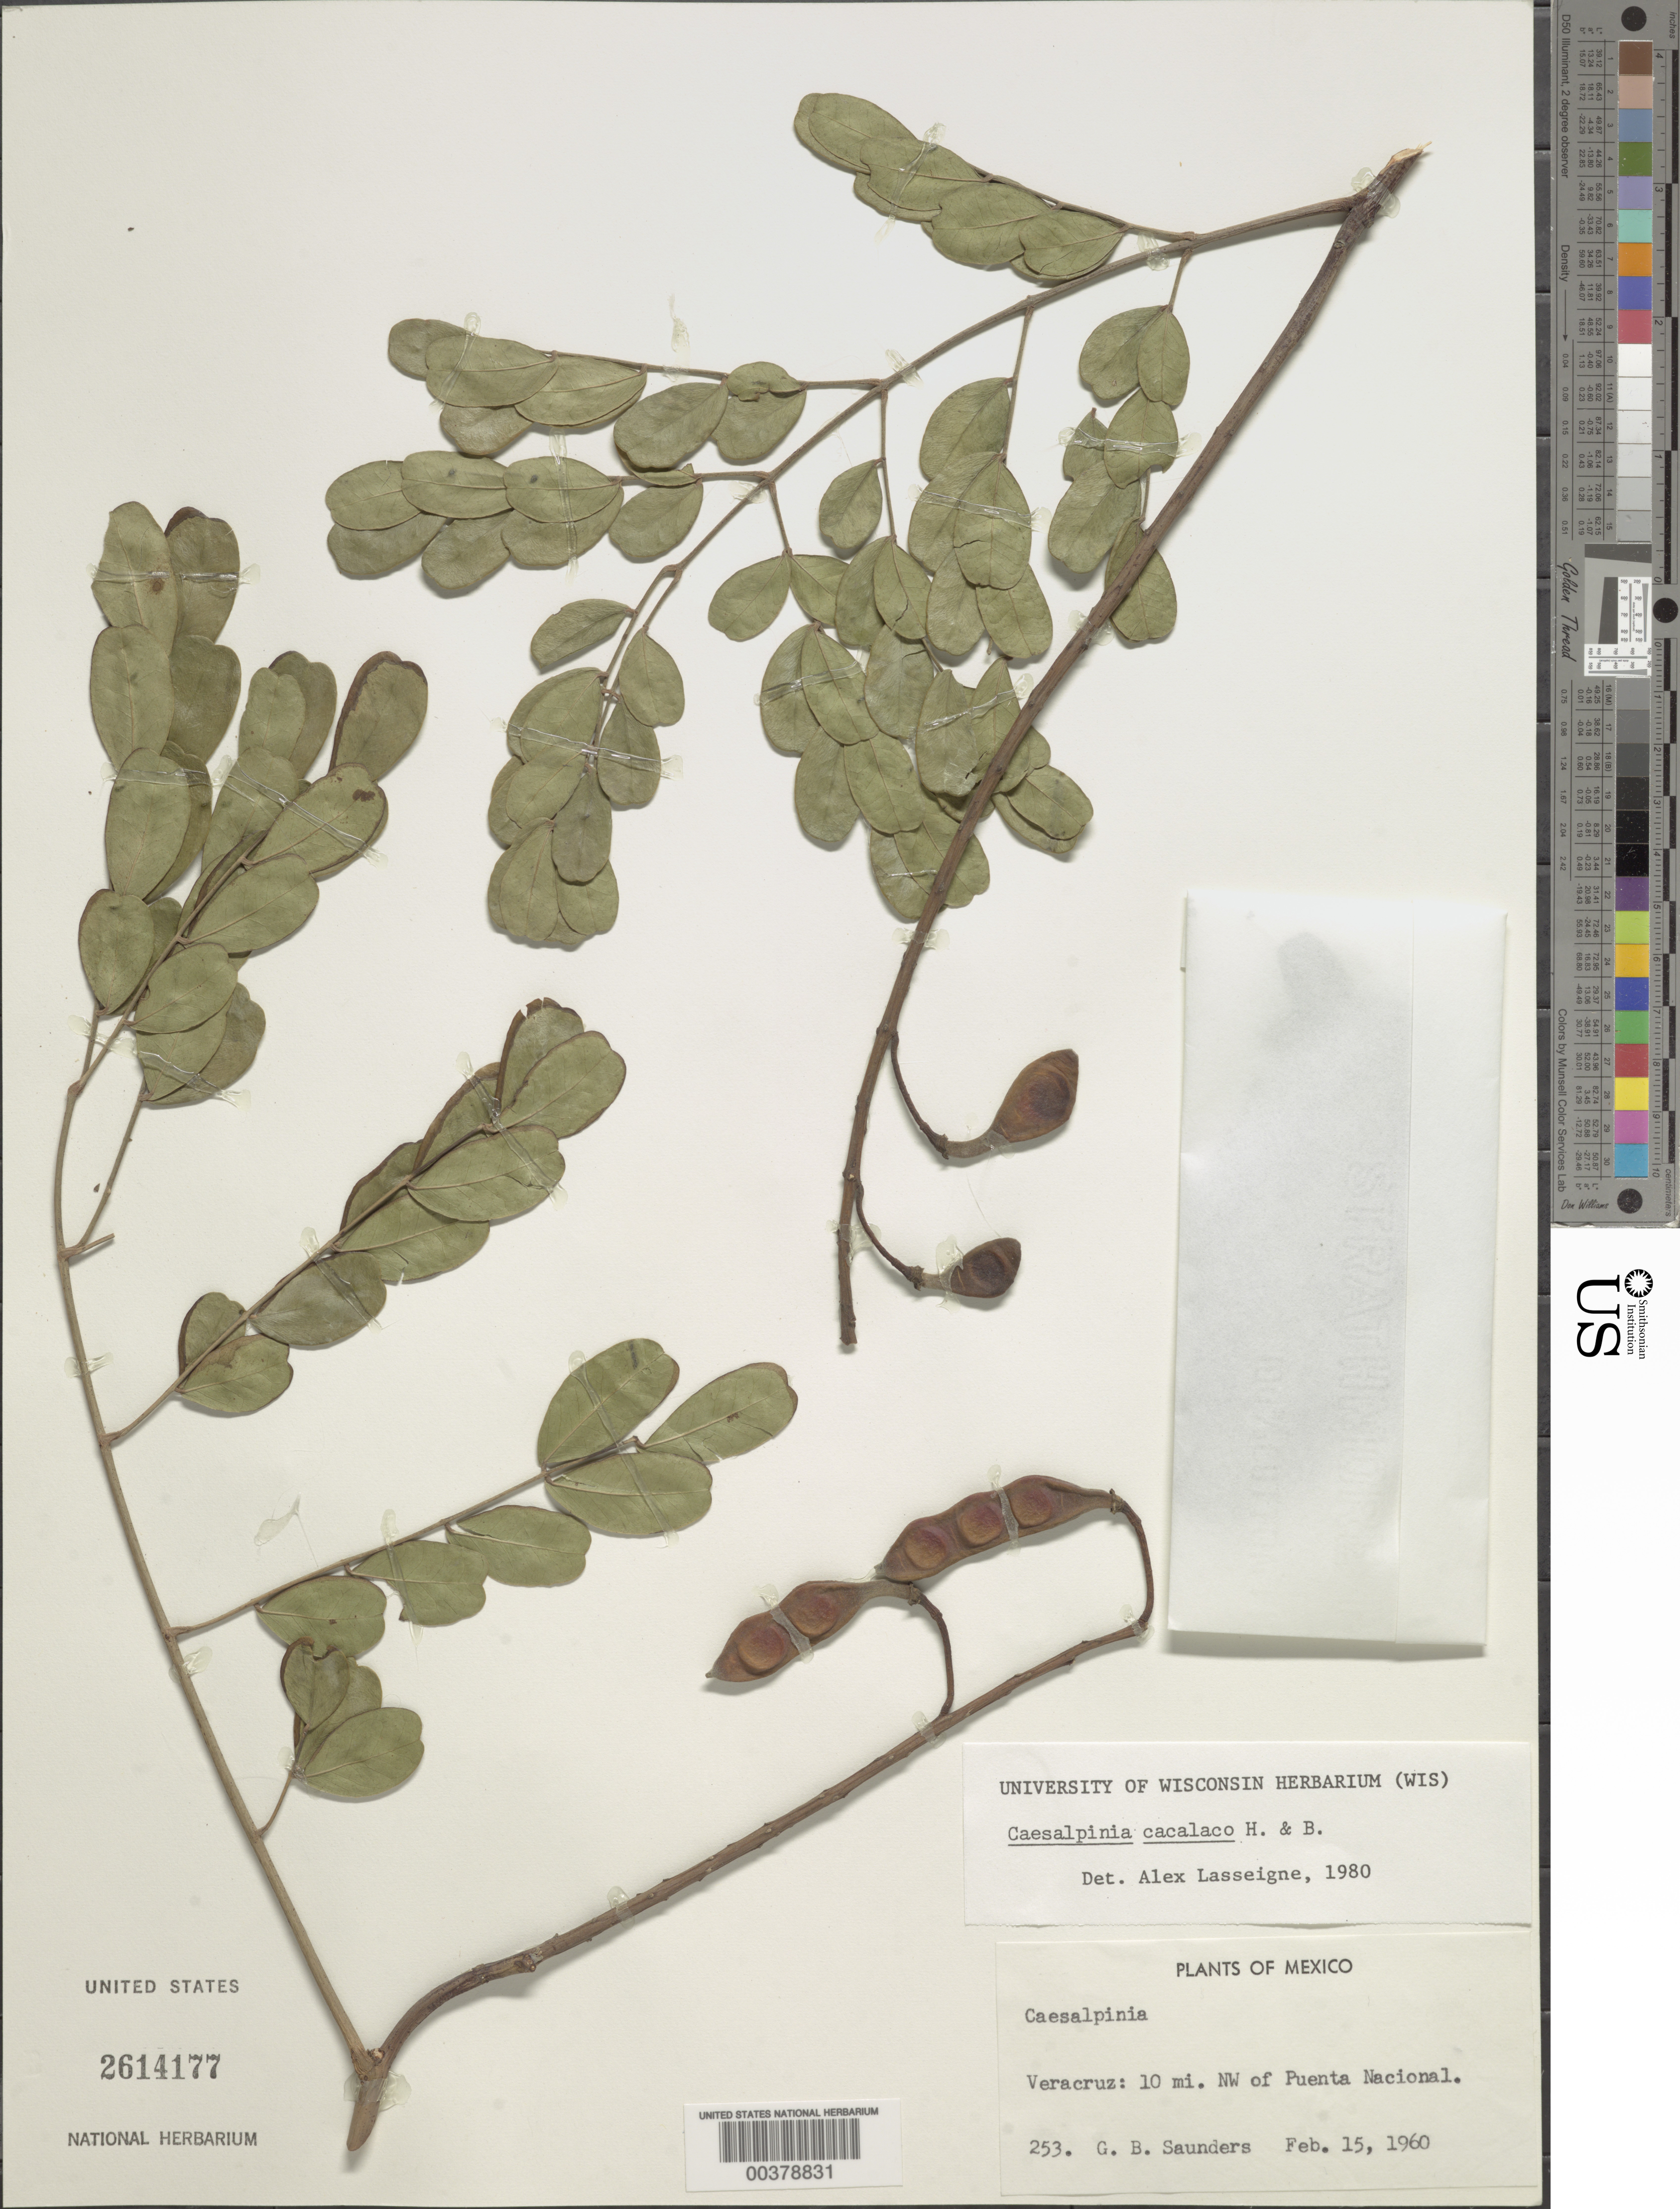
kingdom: Plantae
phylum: Tracheophyta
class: Magnoliopsida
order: Fabales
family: Fabaceae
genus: Tara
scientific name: Tara cacalaco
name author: (Bonpl.) Molinari & Sánchez Och.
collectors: G. B. Saunders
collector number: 253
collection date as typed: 15 Feb 1960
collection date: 1960-02-15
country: Mexico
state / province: Veracruz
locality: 10 mi NW of Puenta Nacional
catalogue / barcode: US 2614177